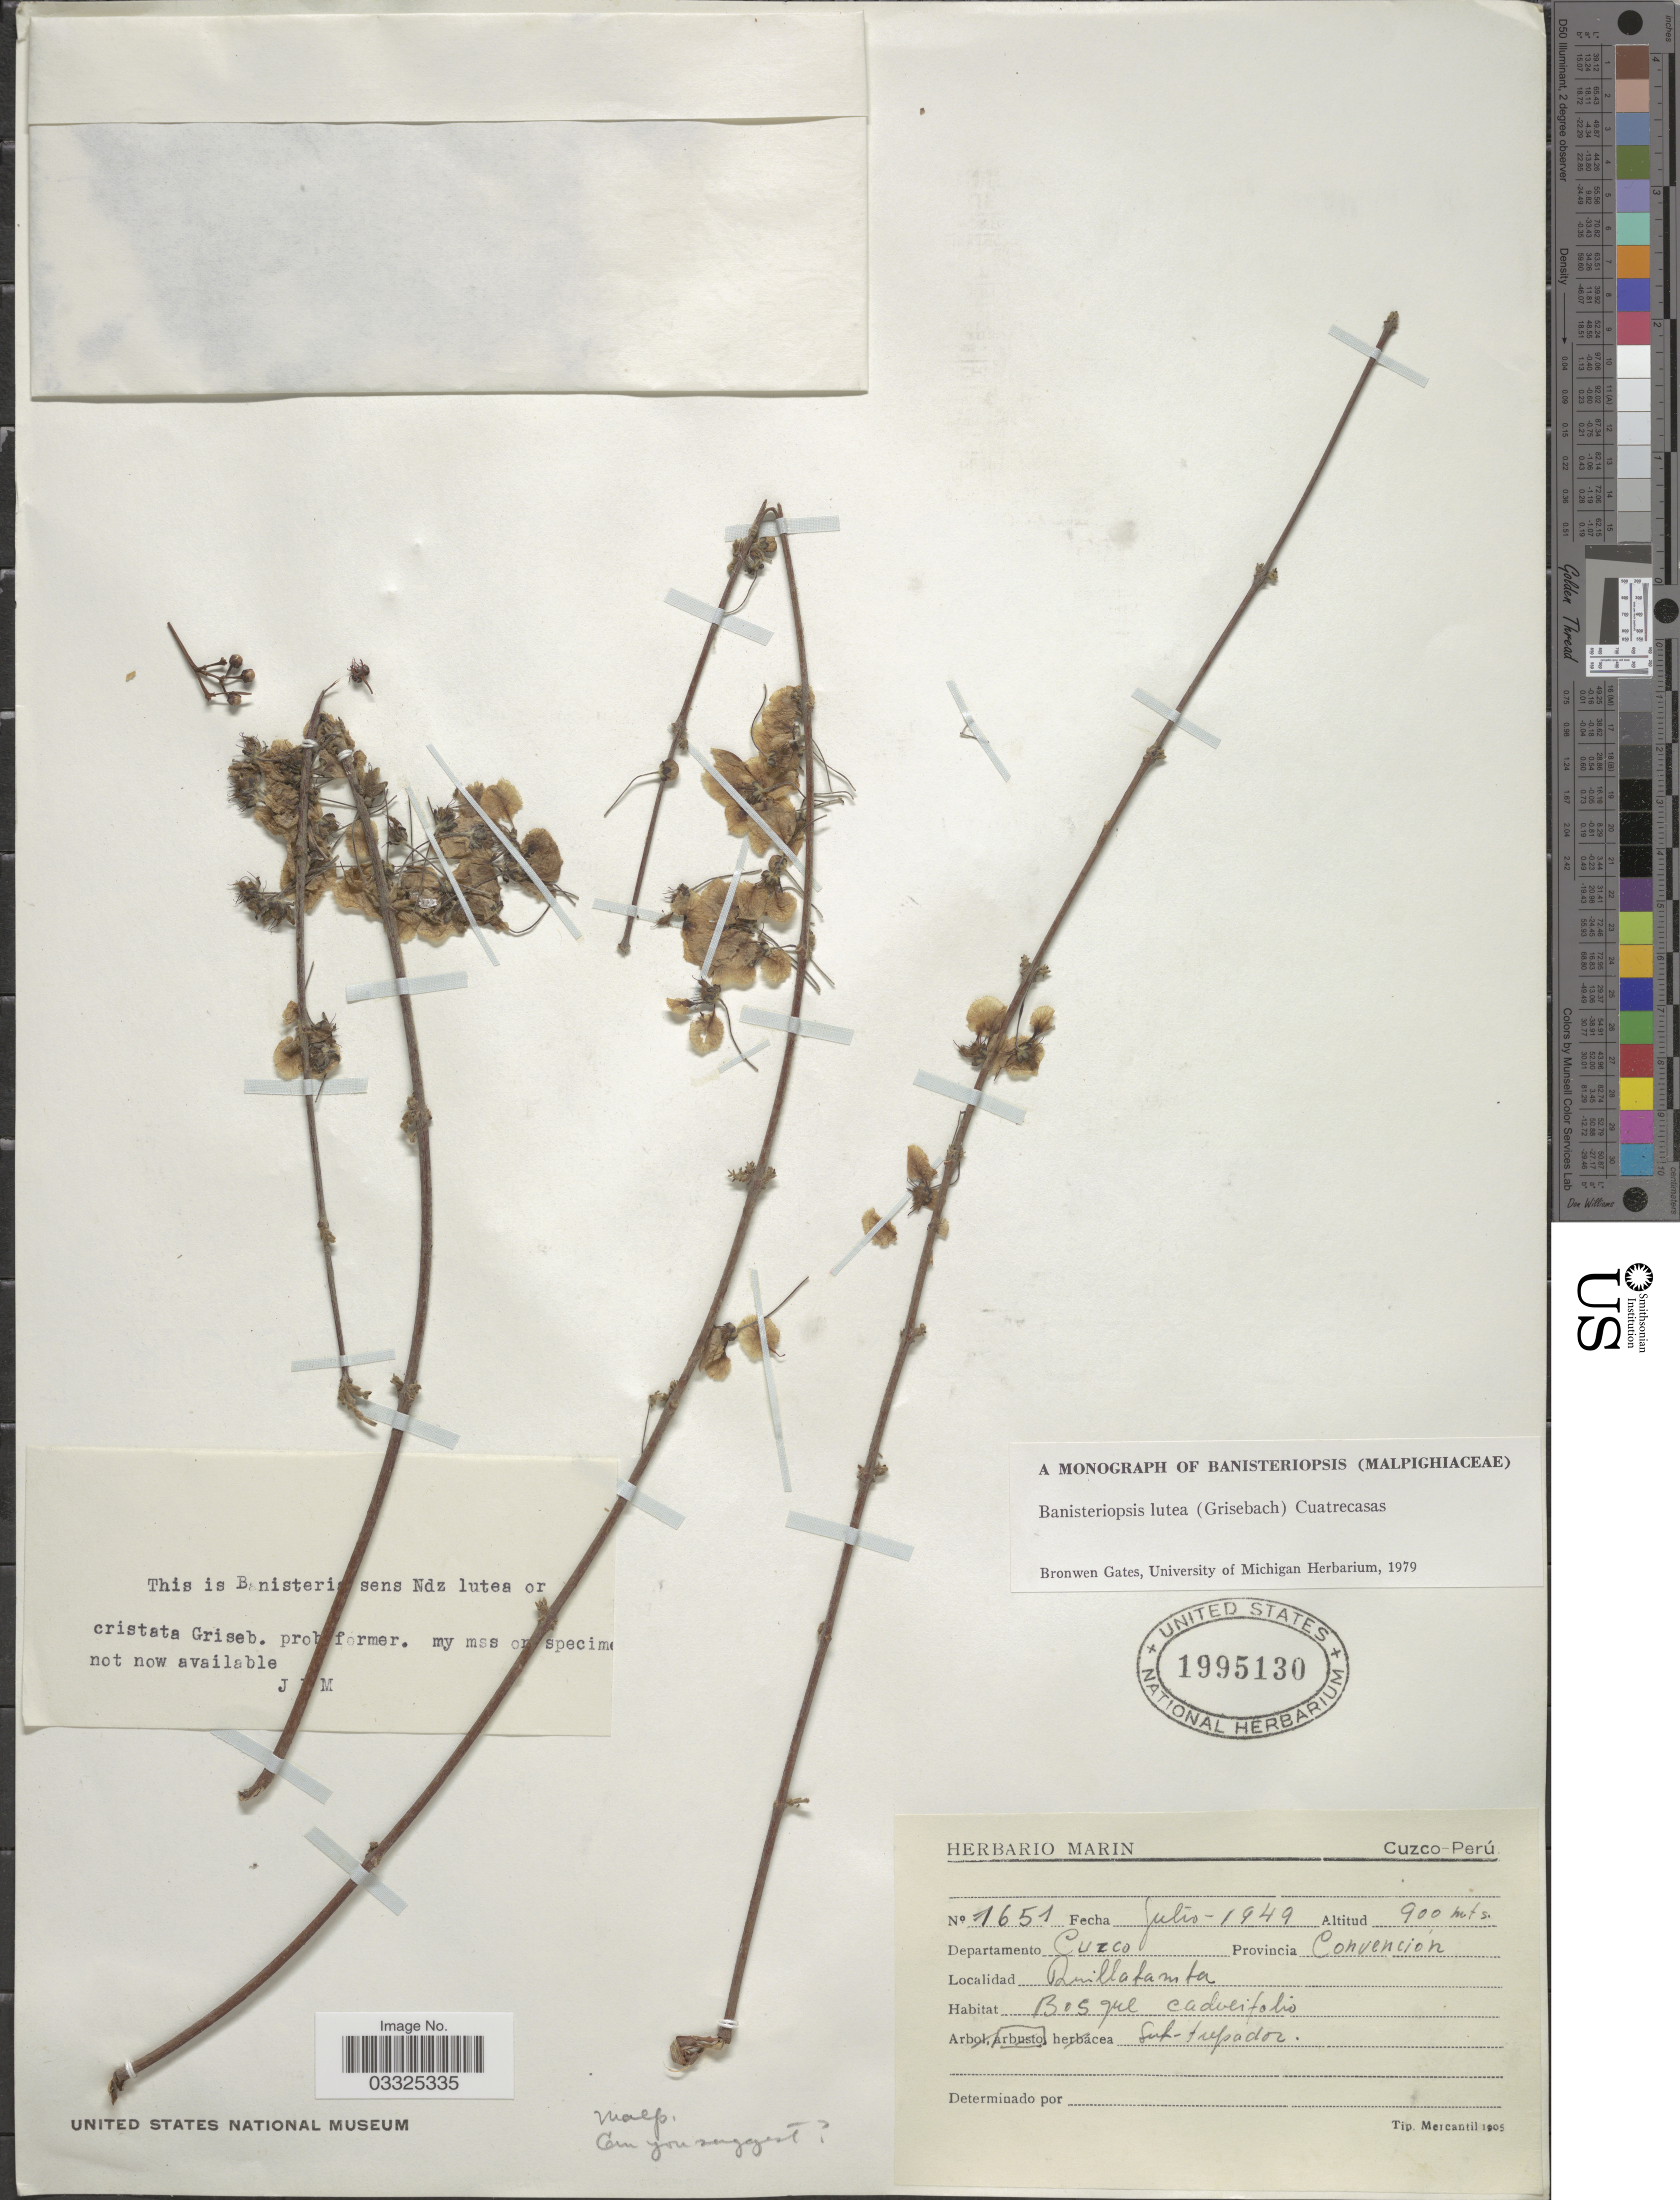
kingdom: Plantae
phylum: Tracheophyta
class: Magnoliopsida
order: Malpighiales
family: Malpighiaceae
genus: Banisteriopsis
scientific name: Banisteriopsis lutea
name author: (Griseb.) Cuatrec.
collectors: ex herb. Marin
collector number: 1651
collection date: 1949-07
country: Peru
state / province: Cusco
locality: Departamento Cuzco, Provincia Convención, Quillabamba.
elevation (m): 900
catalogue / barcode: US 1995130